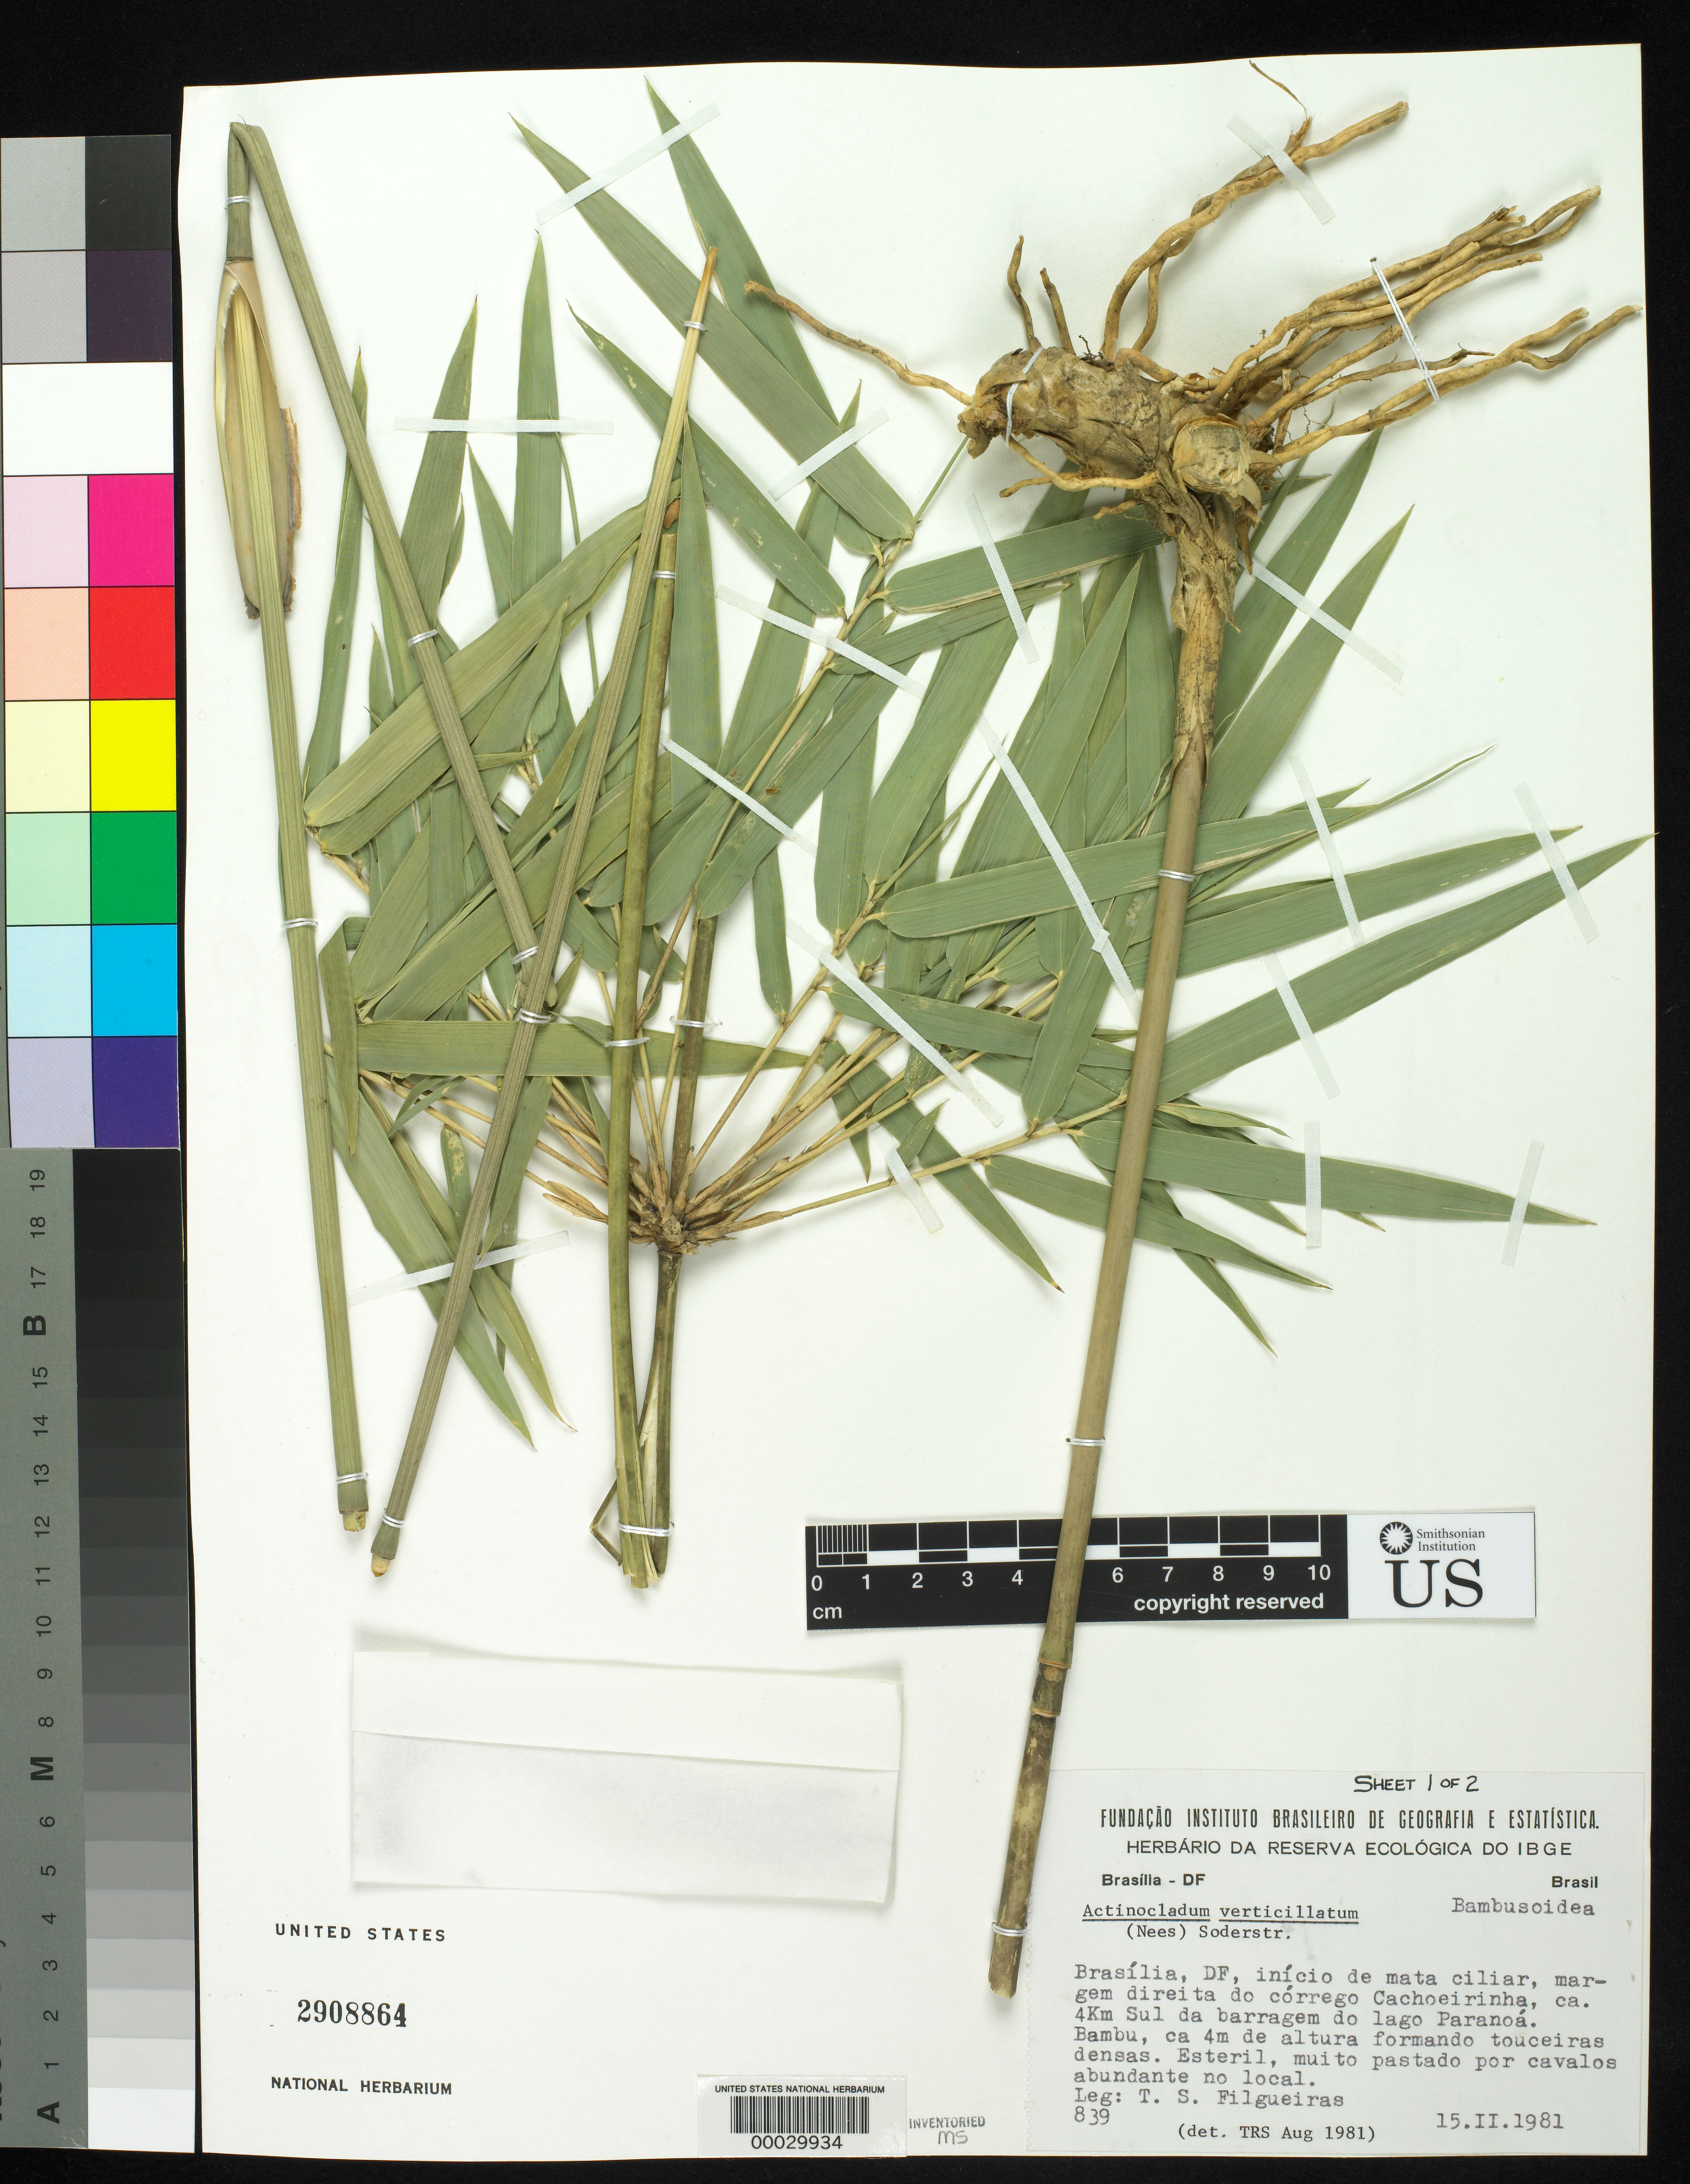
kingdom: Plantae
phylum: Tracheophyta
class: Liliopsida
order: Poales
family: Poaceae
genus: Actinocladum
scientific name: Actinocladum verticillatum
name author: (Nees) McClure ex Soderstr.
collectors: T. S. Filgueiras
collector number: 839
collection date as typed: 15 Feb 1981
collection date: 1981-02-15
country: Brazil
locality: Cacheoirinha,paranoa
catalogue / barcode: US 2908864